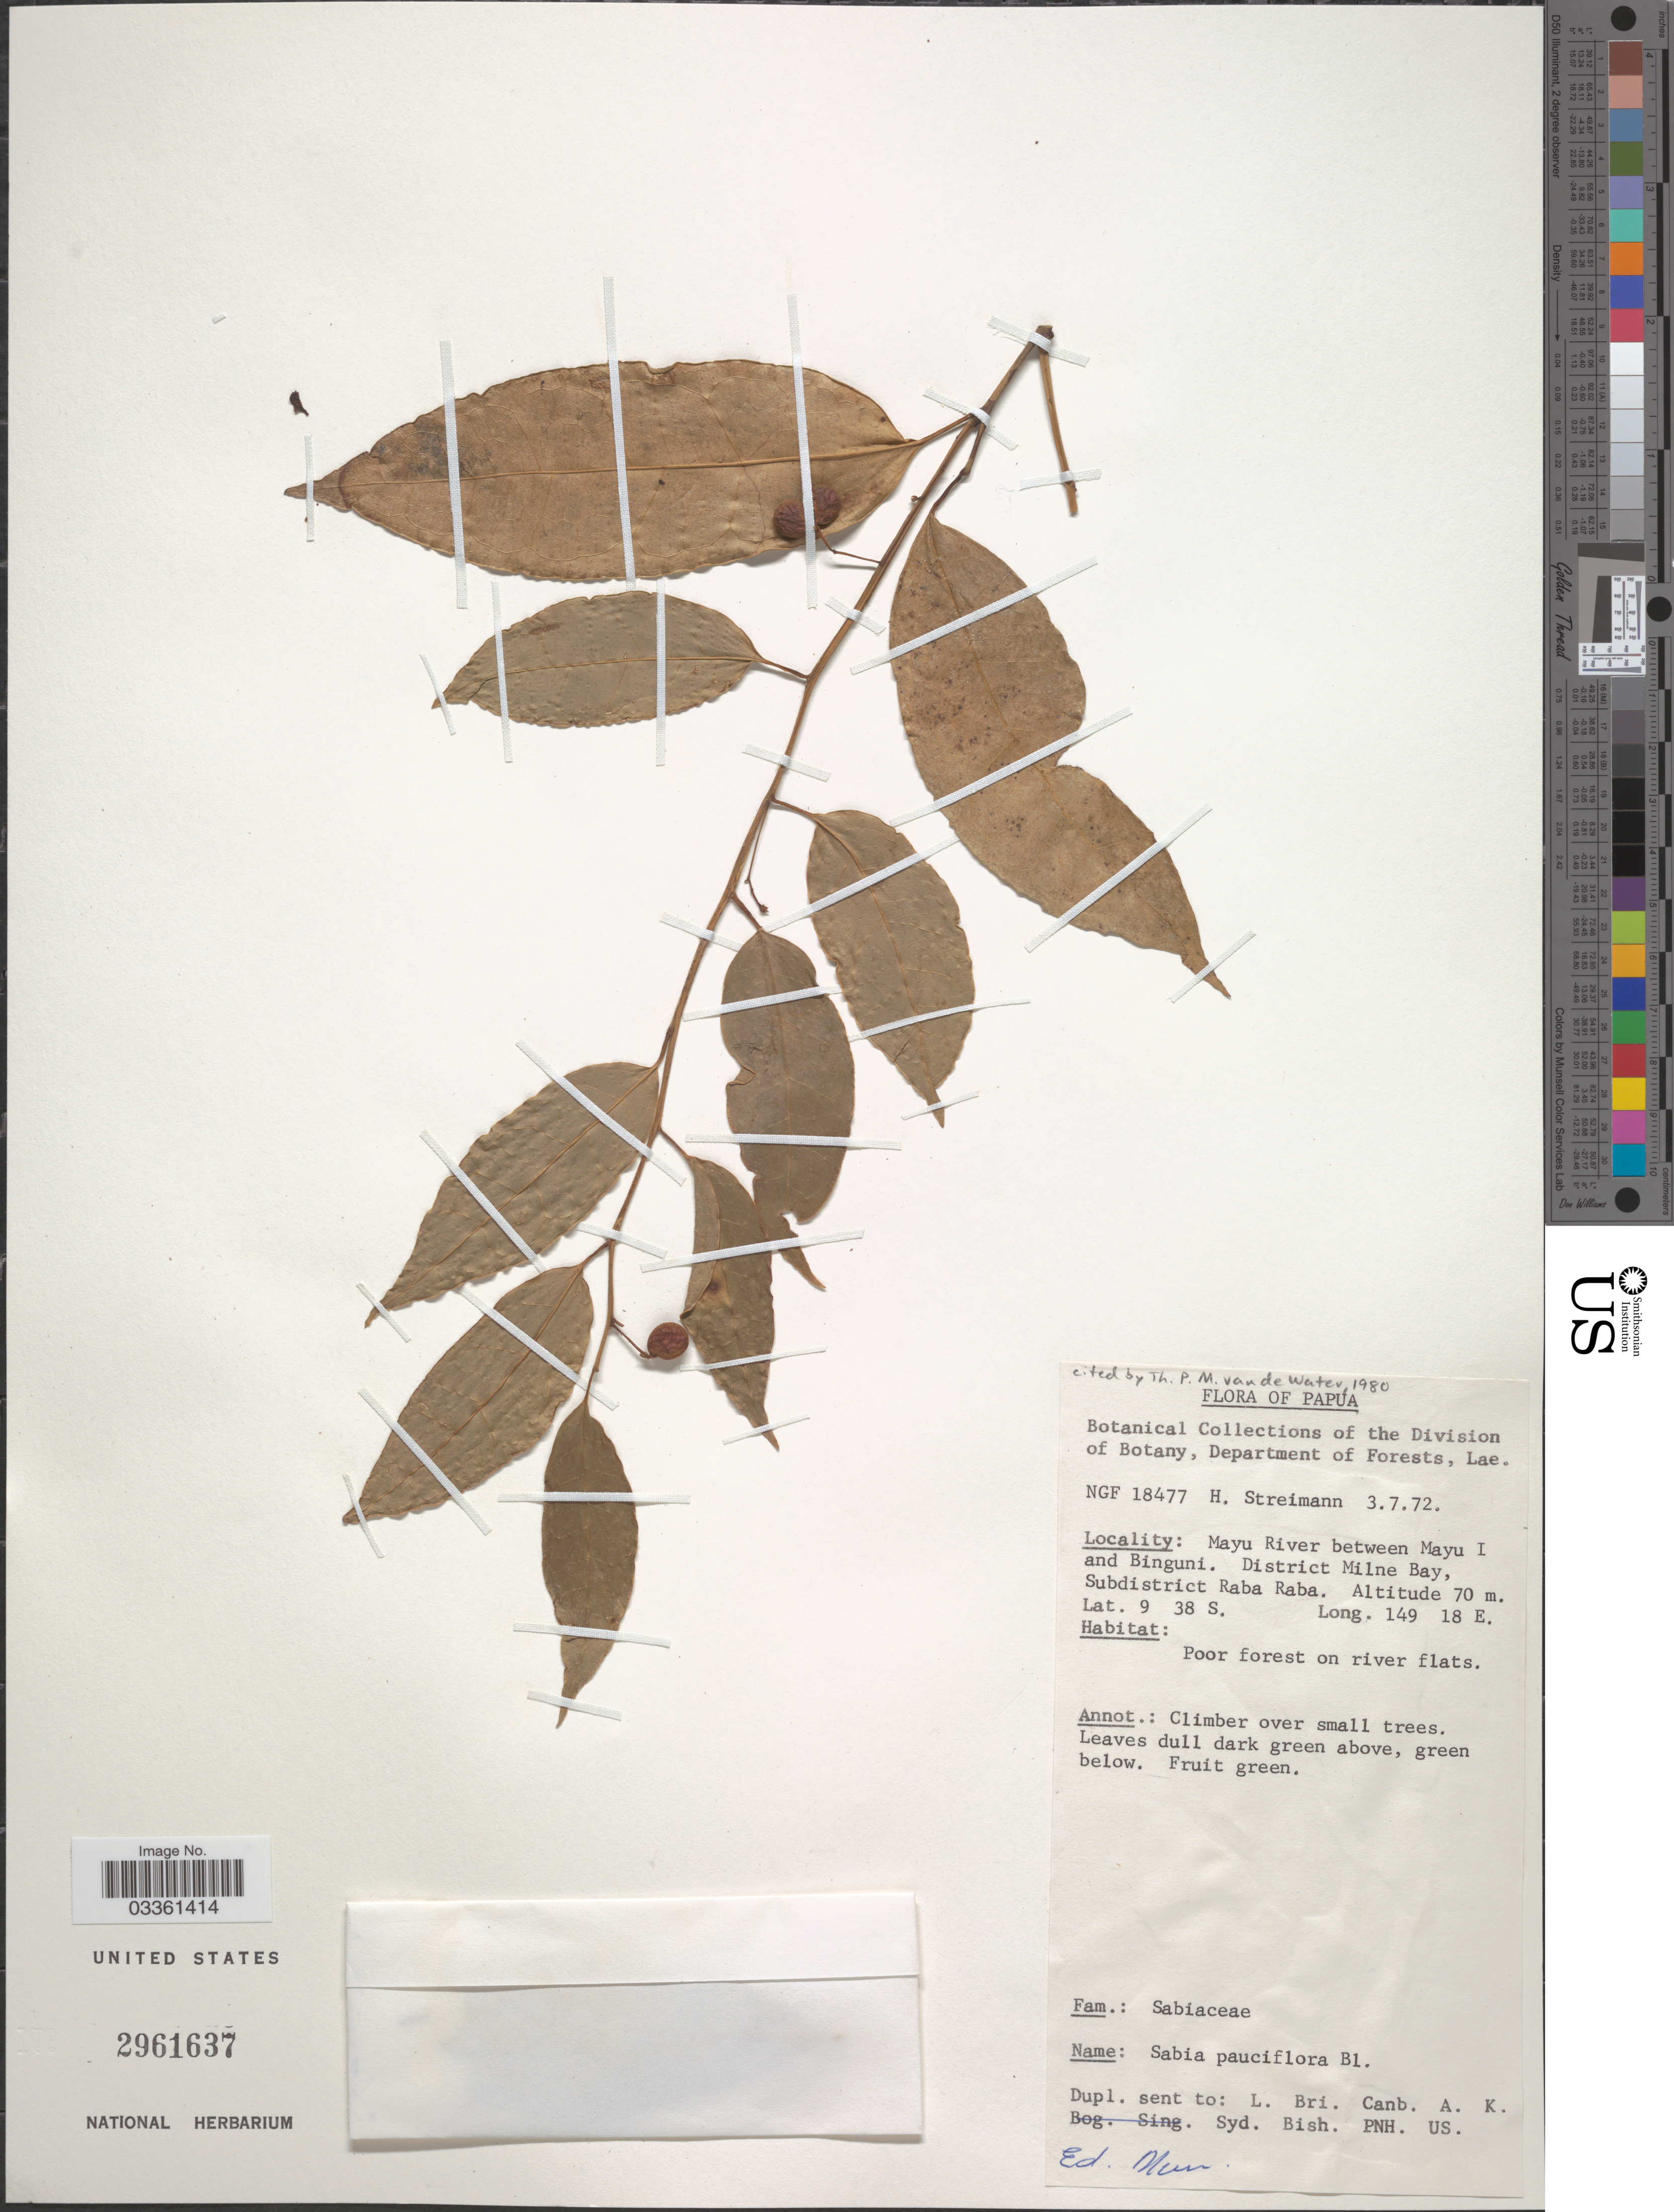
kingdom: Plantae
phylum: Tracheophyta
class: Magnoliopsida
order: Proteales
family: Sabiaceae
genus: Sabia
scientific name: Sabia pauciflora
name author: Blume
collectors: H. Streimann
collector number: NGF 18477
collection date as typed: Transcribed d/m/y: 3/7/72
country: Papua New Guinea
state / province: Milne Bay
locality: Papua. Mayu River between Mayu I and Binguni. District Milne Bay, Subdistrict Raba Raba.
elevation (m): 70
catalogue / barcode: US 2961637